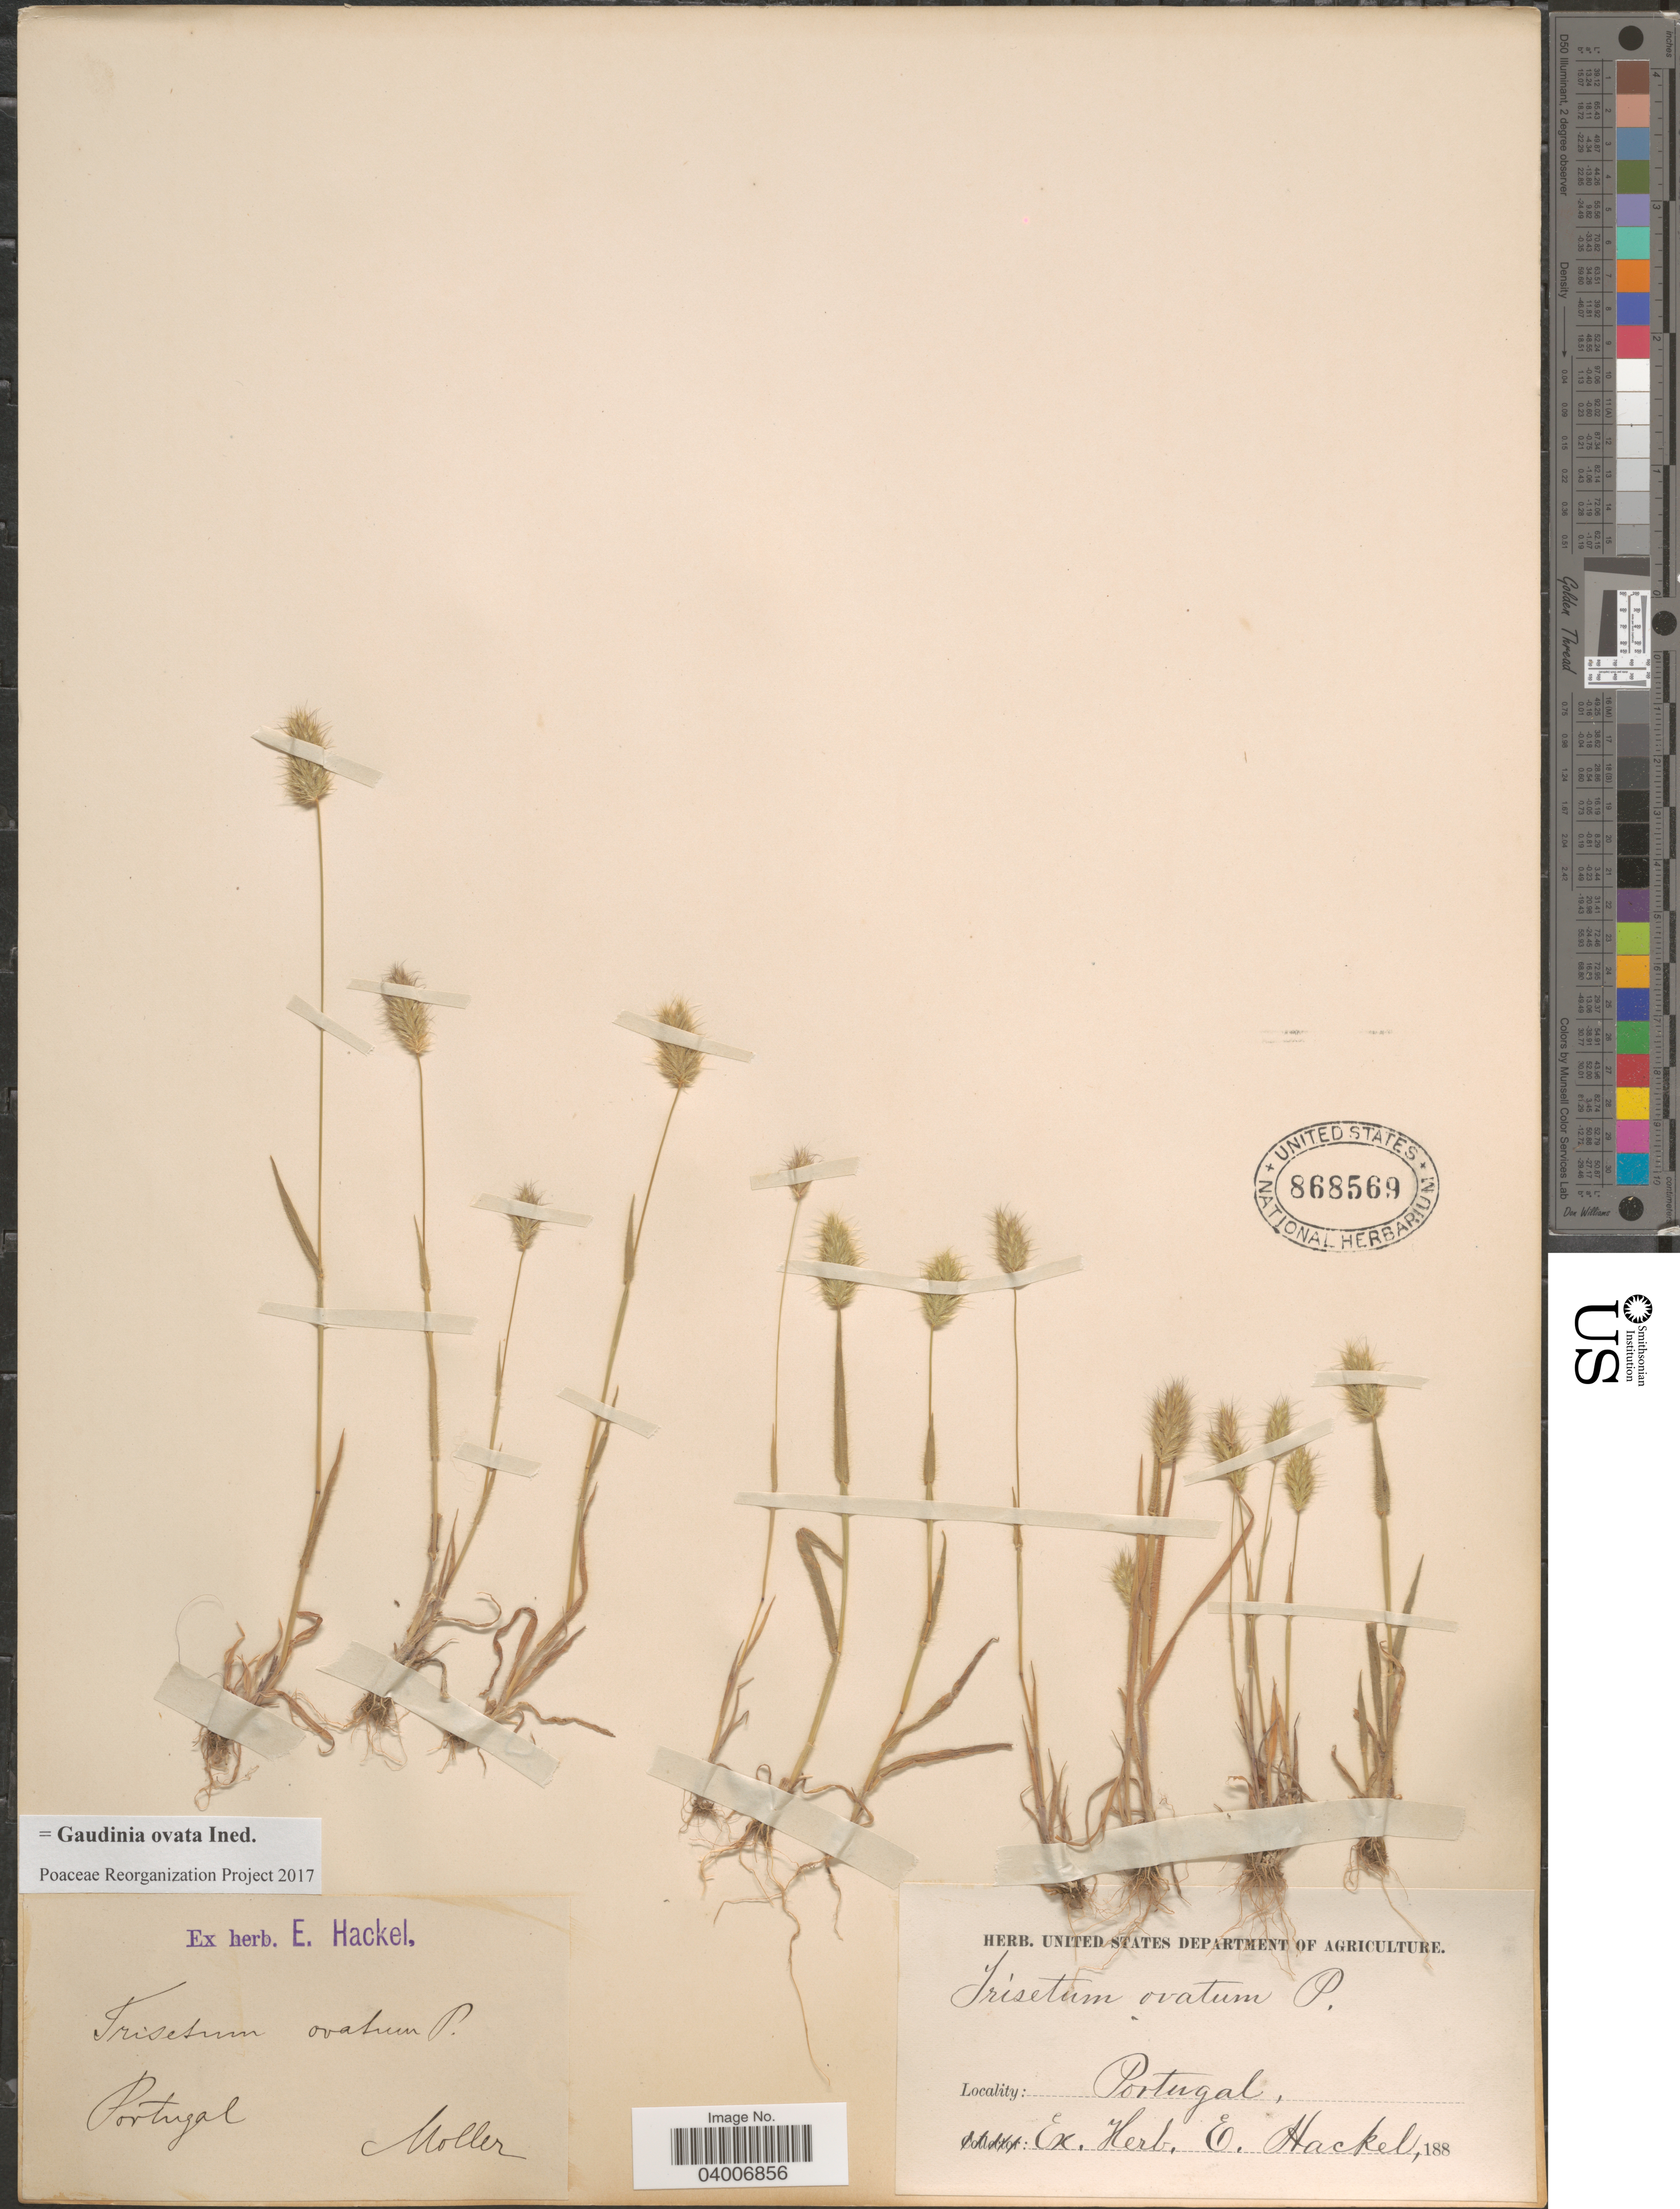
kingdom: Plantae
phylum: Tracheophyta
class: Liliopsida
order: Poales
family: Poaceae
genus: Gaudinia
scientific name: Gaudinia ovata ined.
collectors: -. Moller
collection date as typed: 188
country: Portugal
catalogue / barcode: US 868569